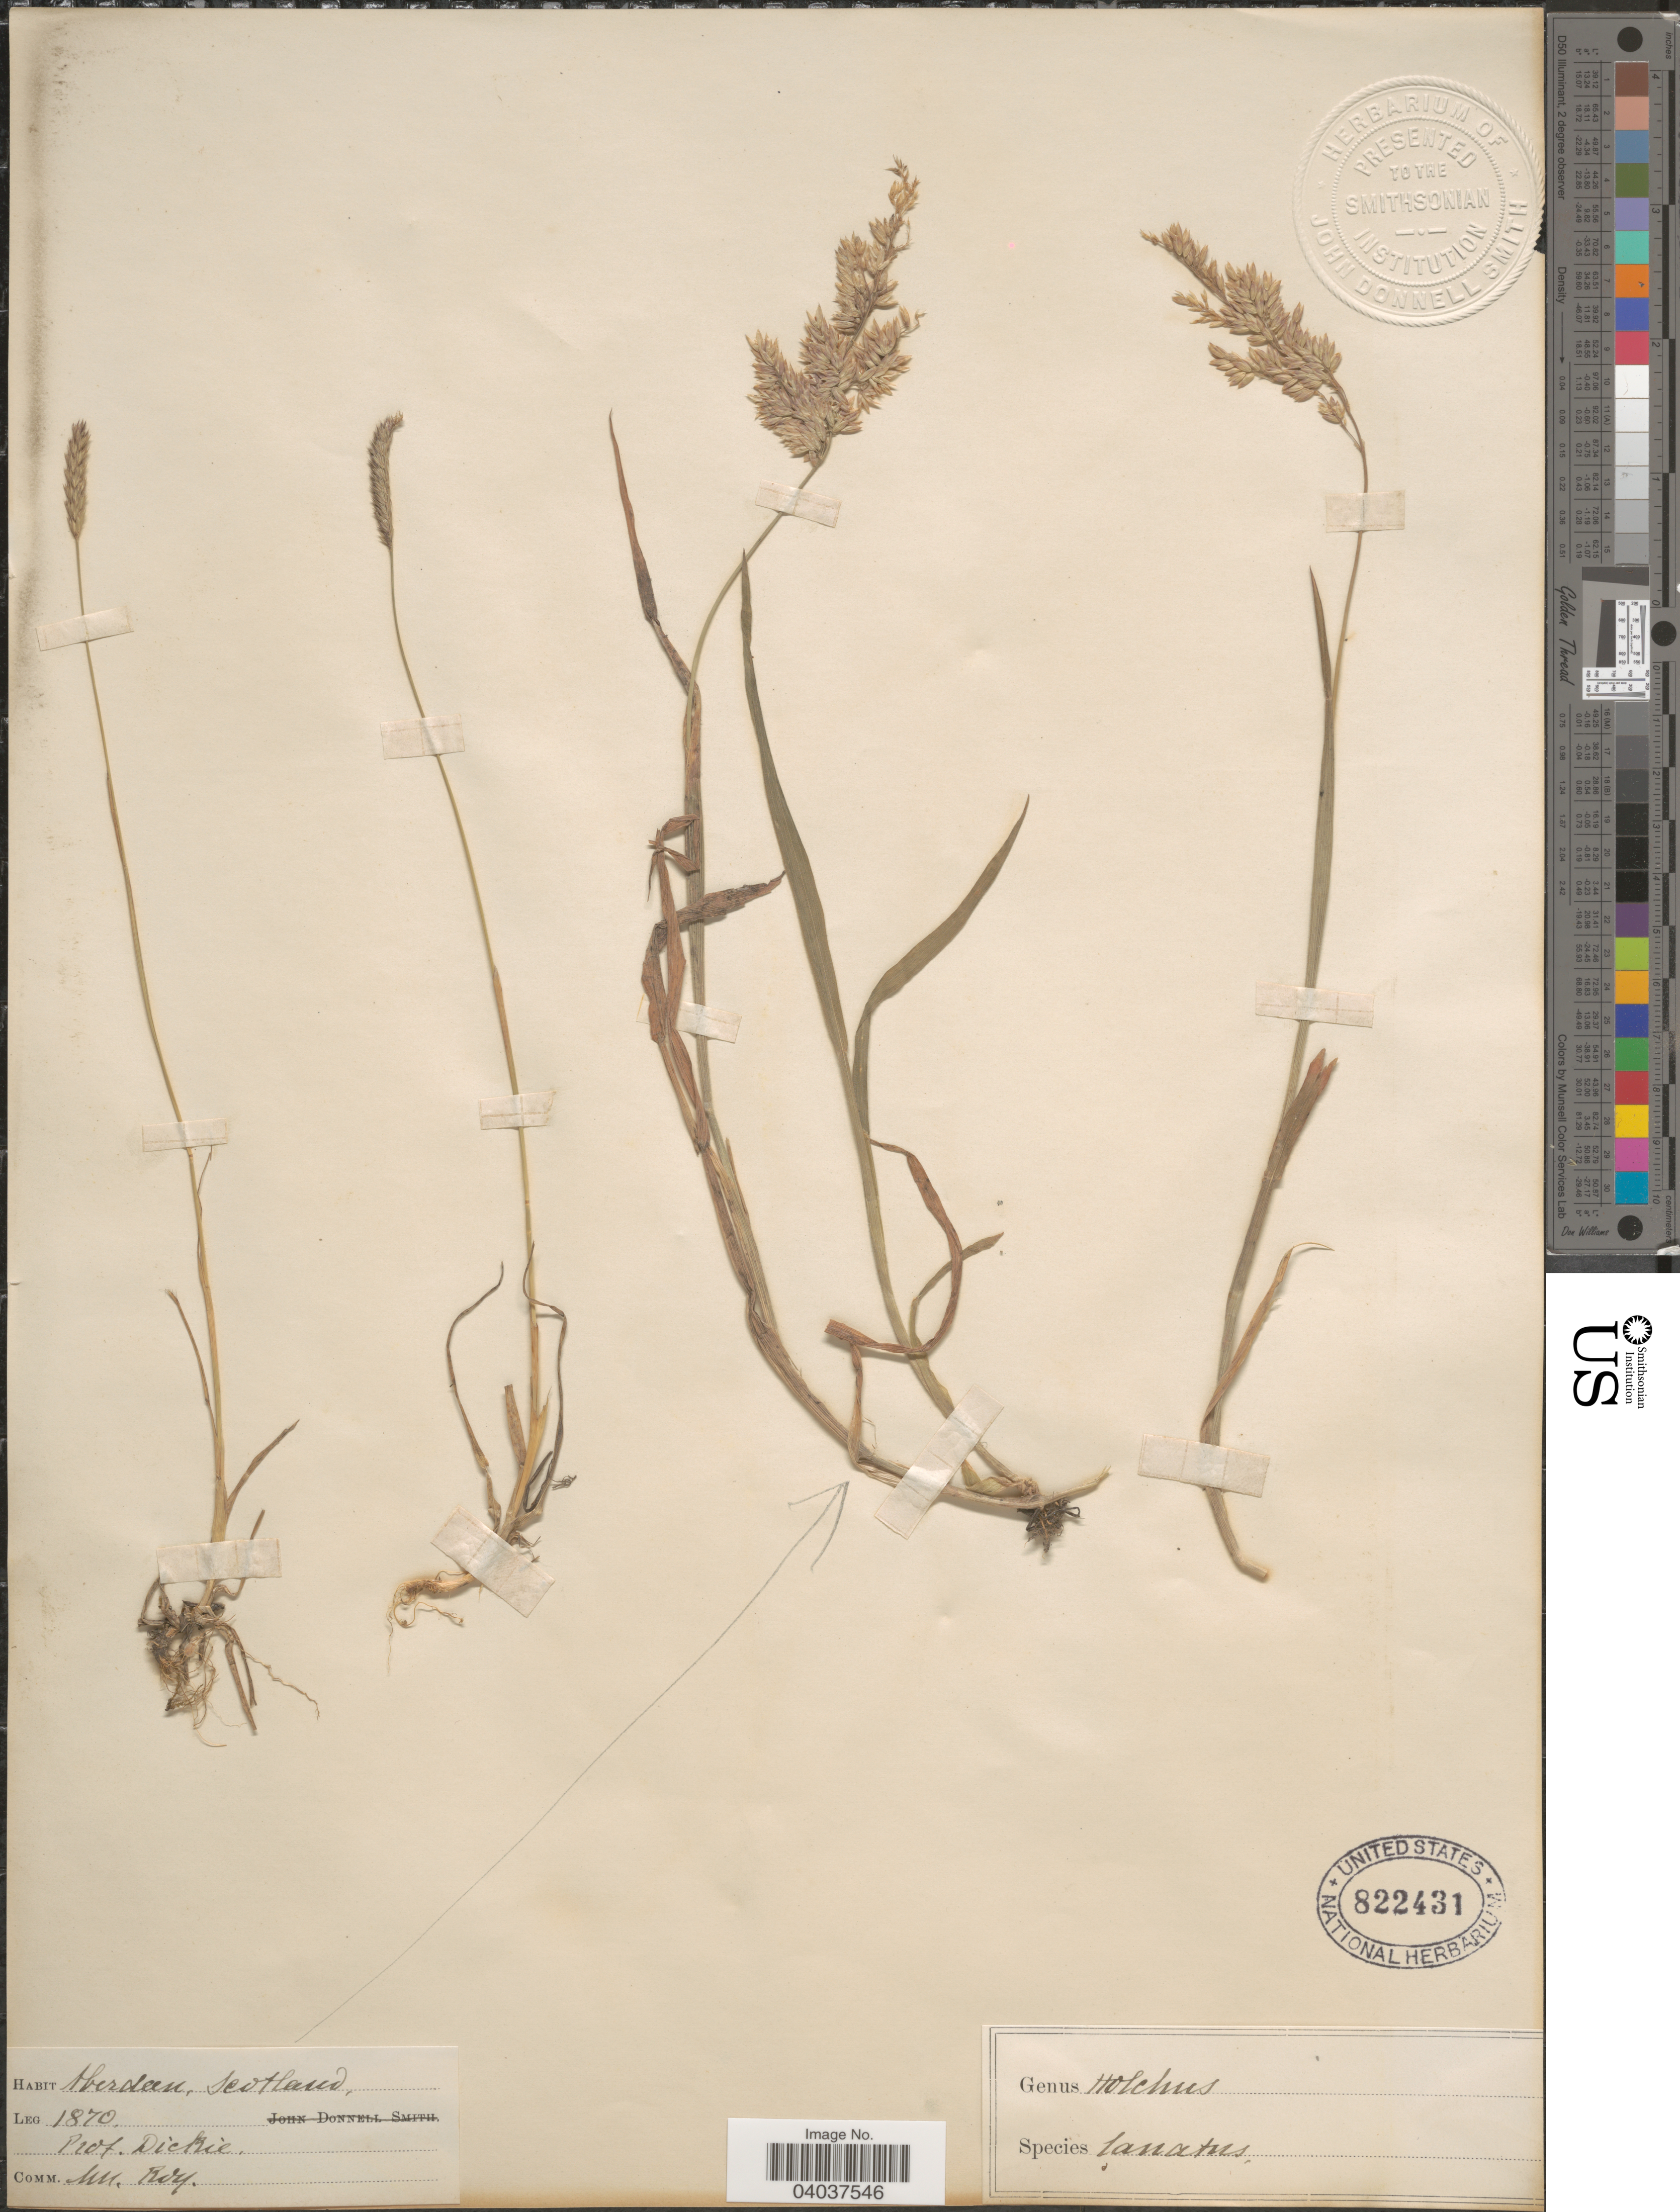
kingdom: Plantae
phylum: Tracheophyta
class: Liliopsida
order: Poales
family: Poaceae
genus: Holcus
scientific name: Holcus lanatus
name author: L.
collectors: Dickie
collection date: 1870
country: United Kingdom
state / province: Scotland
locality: Aberdeen.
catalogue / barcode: US 822431